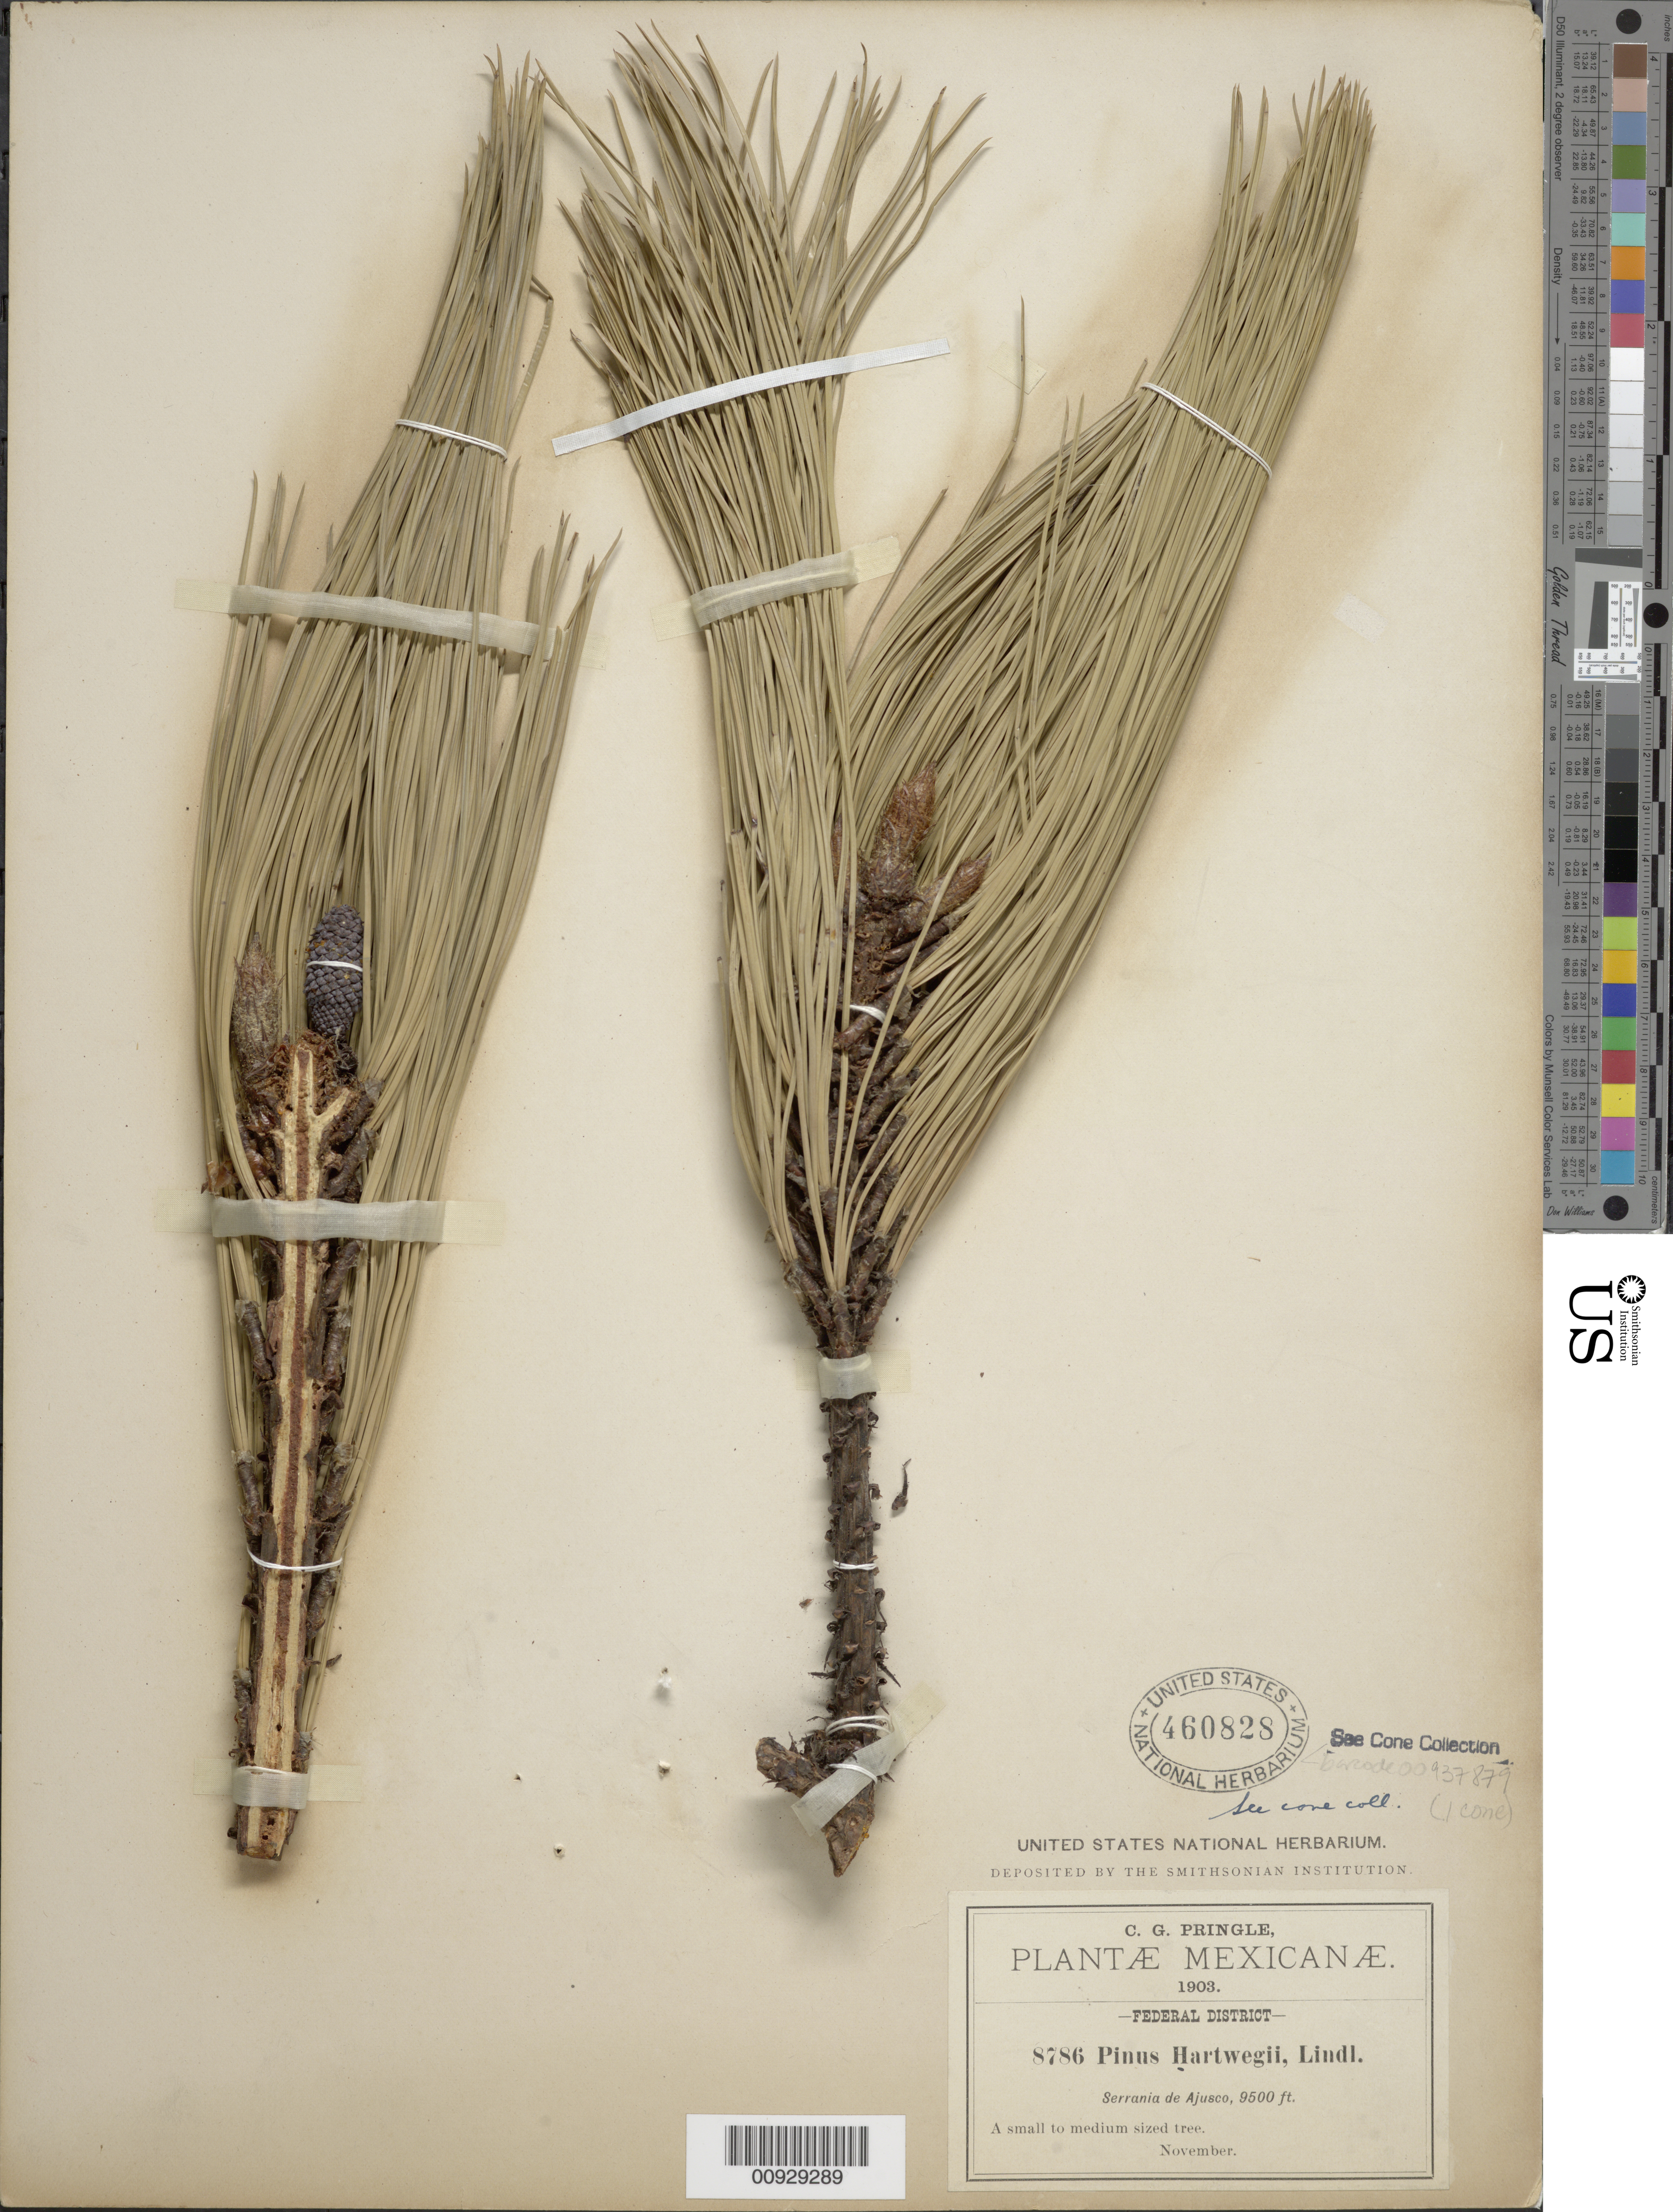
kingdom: Plantae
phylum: Tracheophyta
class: Pinopsida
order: Pinales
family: Pinaceae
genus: Pinus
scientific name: Pinus hartwegii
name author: Lindl.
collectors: C. G. Pringle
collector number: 8786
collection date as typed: Nov 1903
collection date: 1903-11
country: Mexico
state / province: Distrito Federal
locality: Serrania de Ajusco.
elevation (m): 2896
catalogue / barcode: US 460828